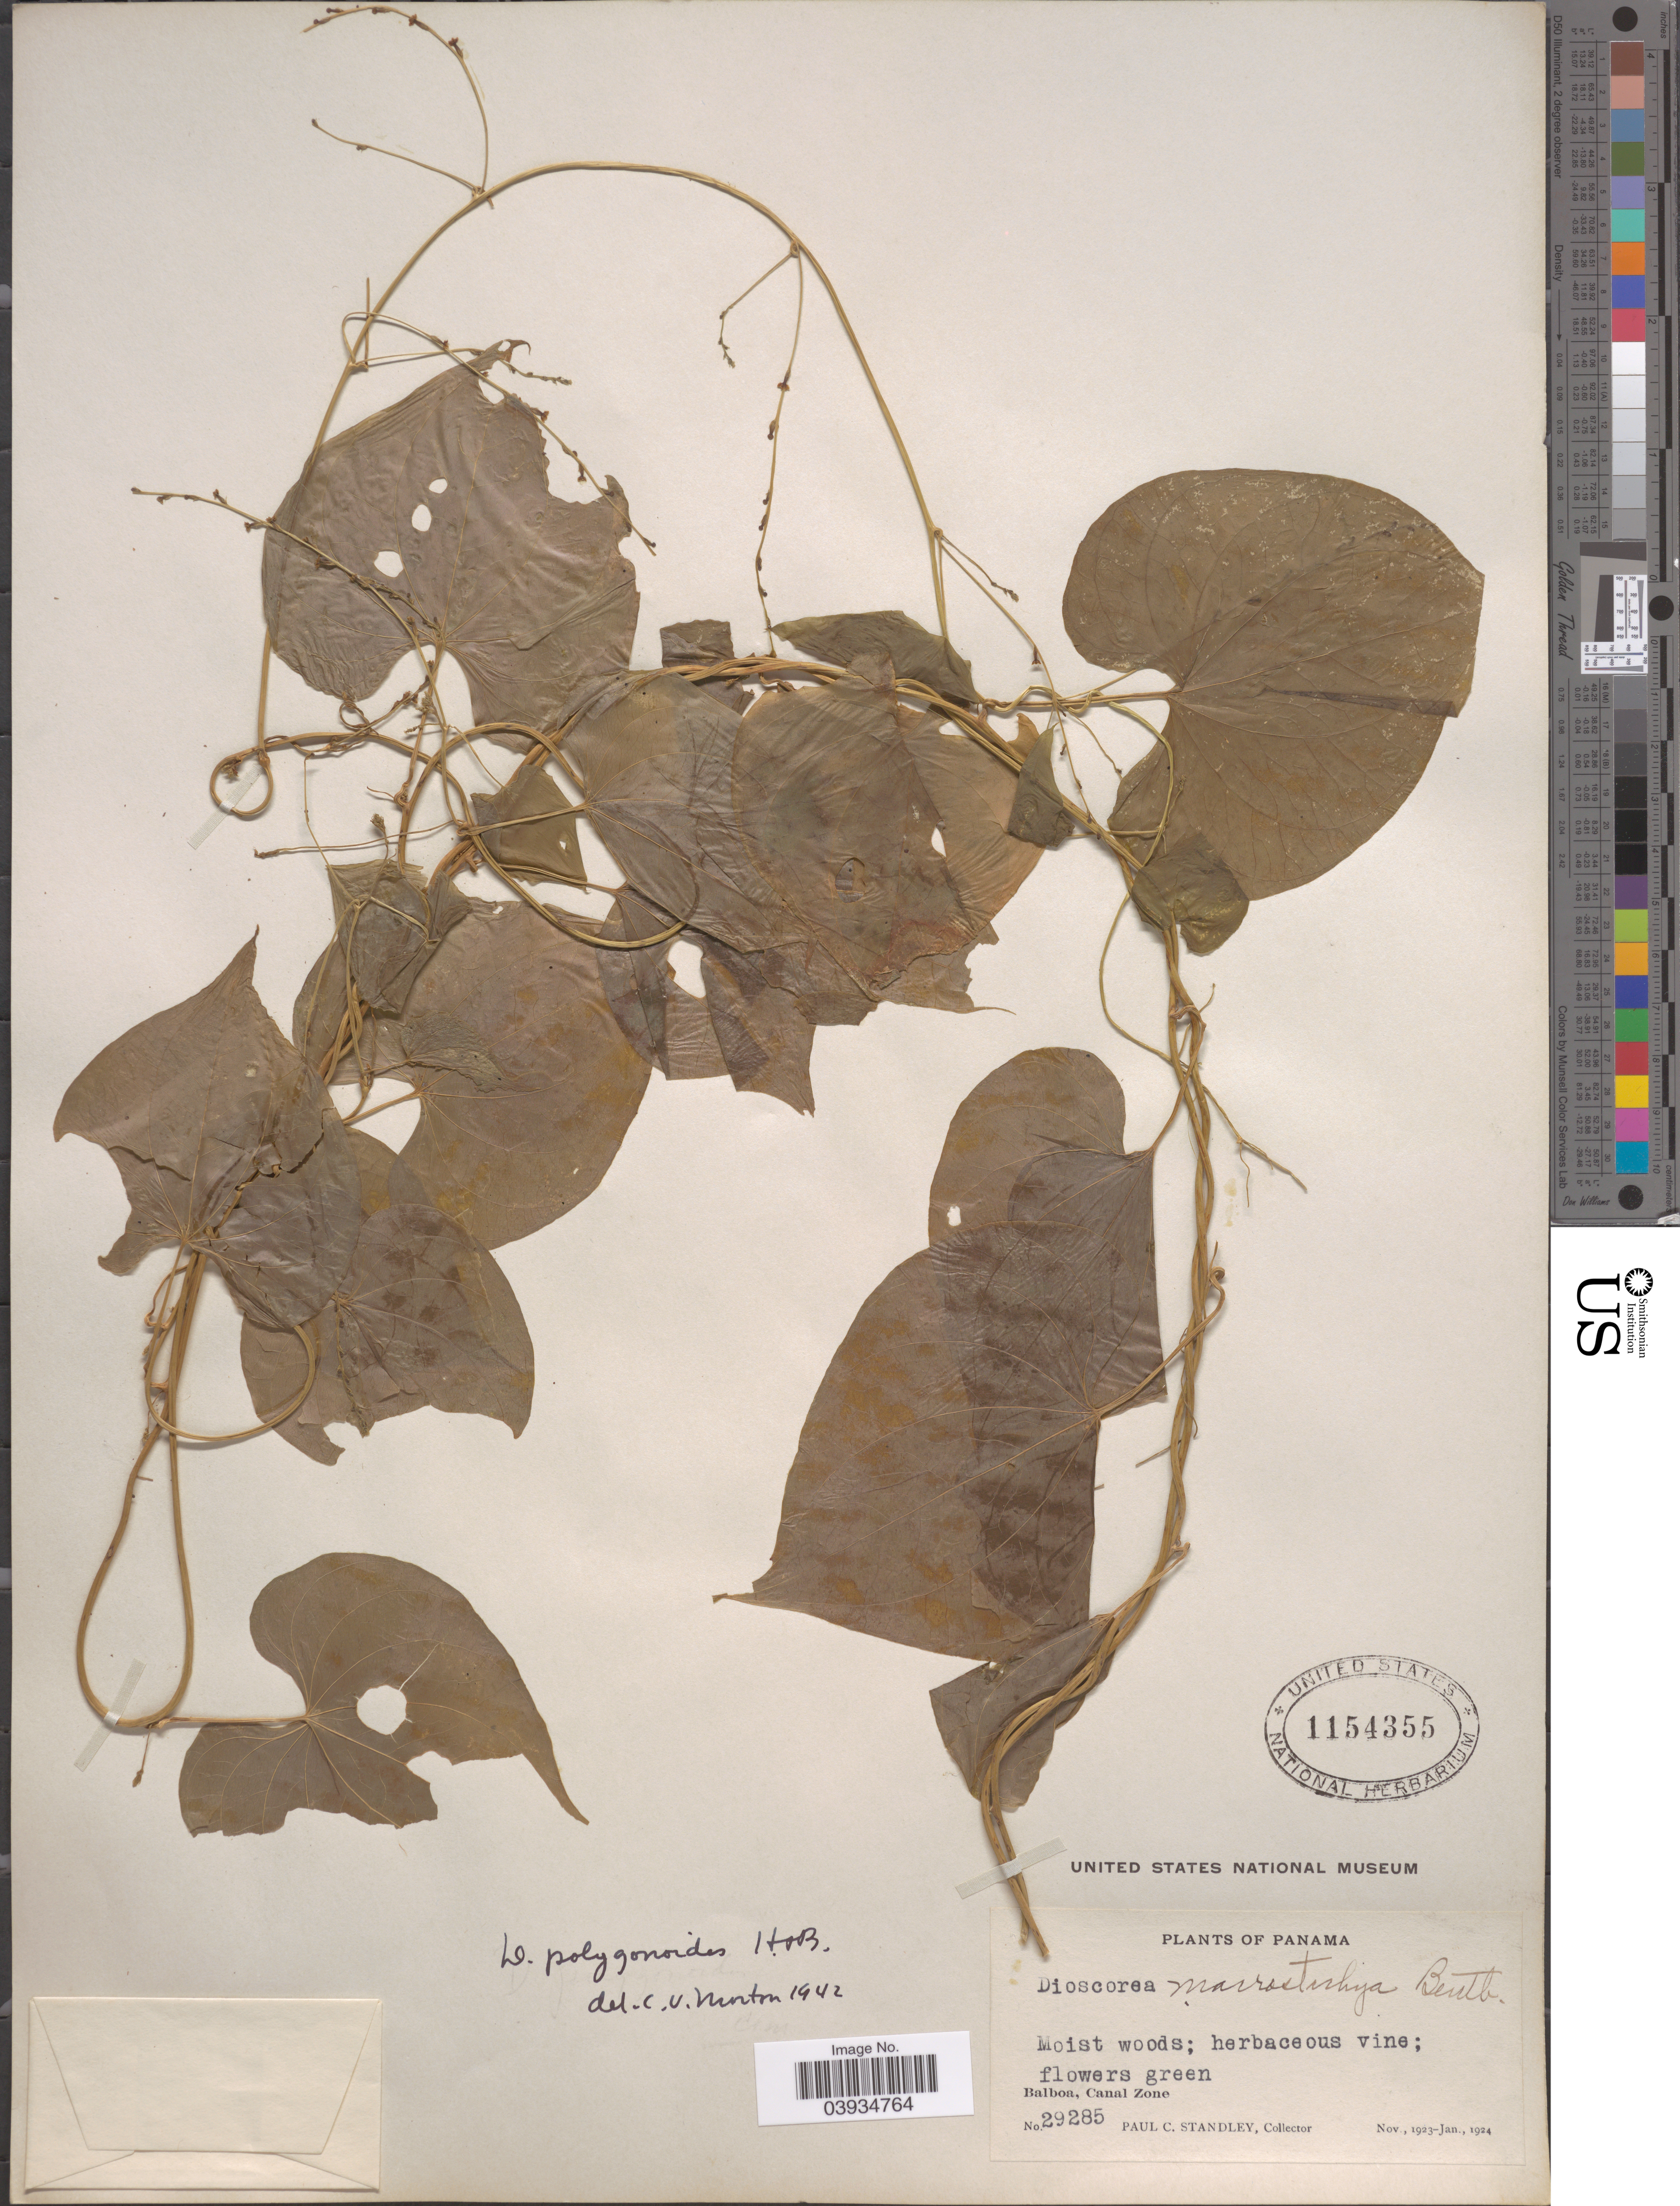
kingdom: Plantae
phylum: Tracheophyta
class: Liliopsida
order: Dioscoreales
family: Dioscoreaceae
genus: Dioscorea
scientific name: Dioscorea polygonoides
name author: Humb. & Bonpl. ex Willd.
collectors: P. C. Standley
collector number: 29285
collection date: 1923-11/1924-01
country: Panama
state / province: Colón / Panamá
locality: Balboa, Canal Zone.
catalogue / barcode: US 1154355